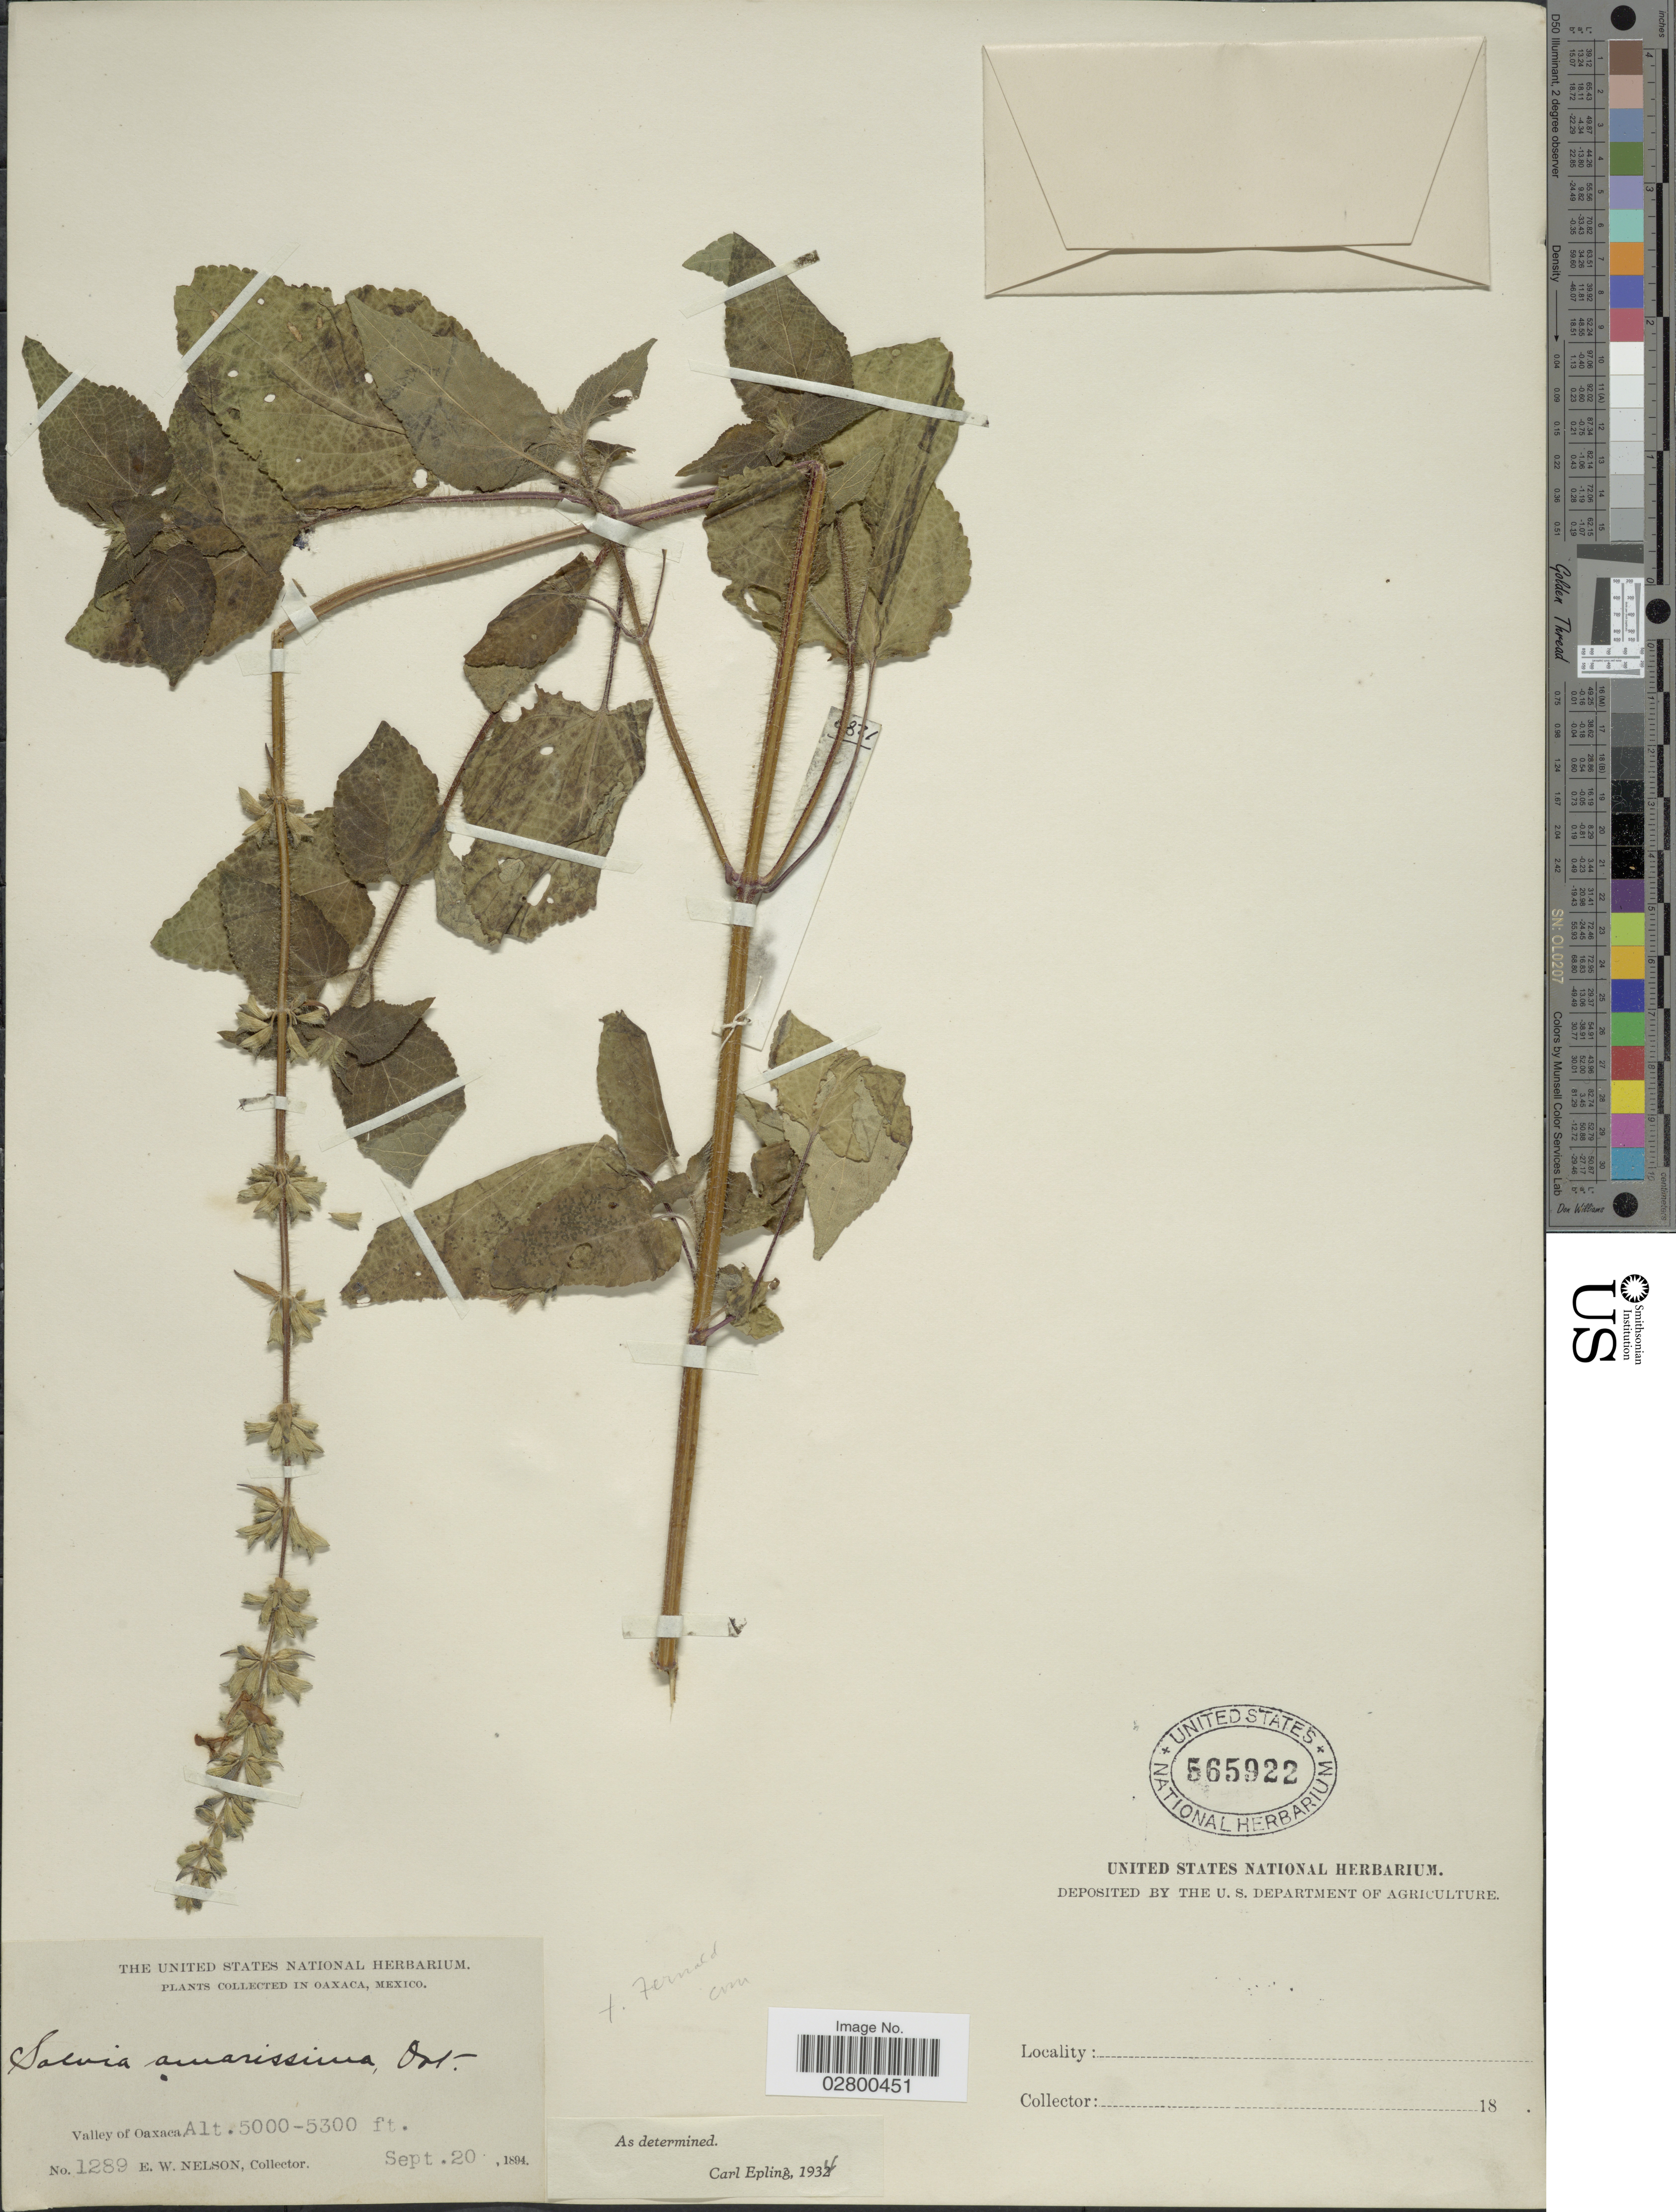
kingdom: Plantae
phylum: Tracheophyta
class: Magnoliopsida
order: Lamiales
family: Lamiaceae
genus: Salvia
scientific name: Salvia amarissima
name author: Orteg.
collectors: E. W. Nelson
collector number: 1289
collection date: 1894-09-20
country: Mexico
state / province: Oaxaca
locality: In Oaxaca. Valley of Oaxaca.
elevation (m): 1524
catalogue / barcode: US 565922